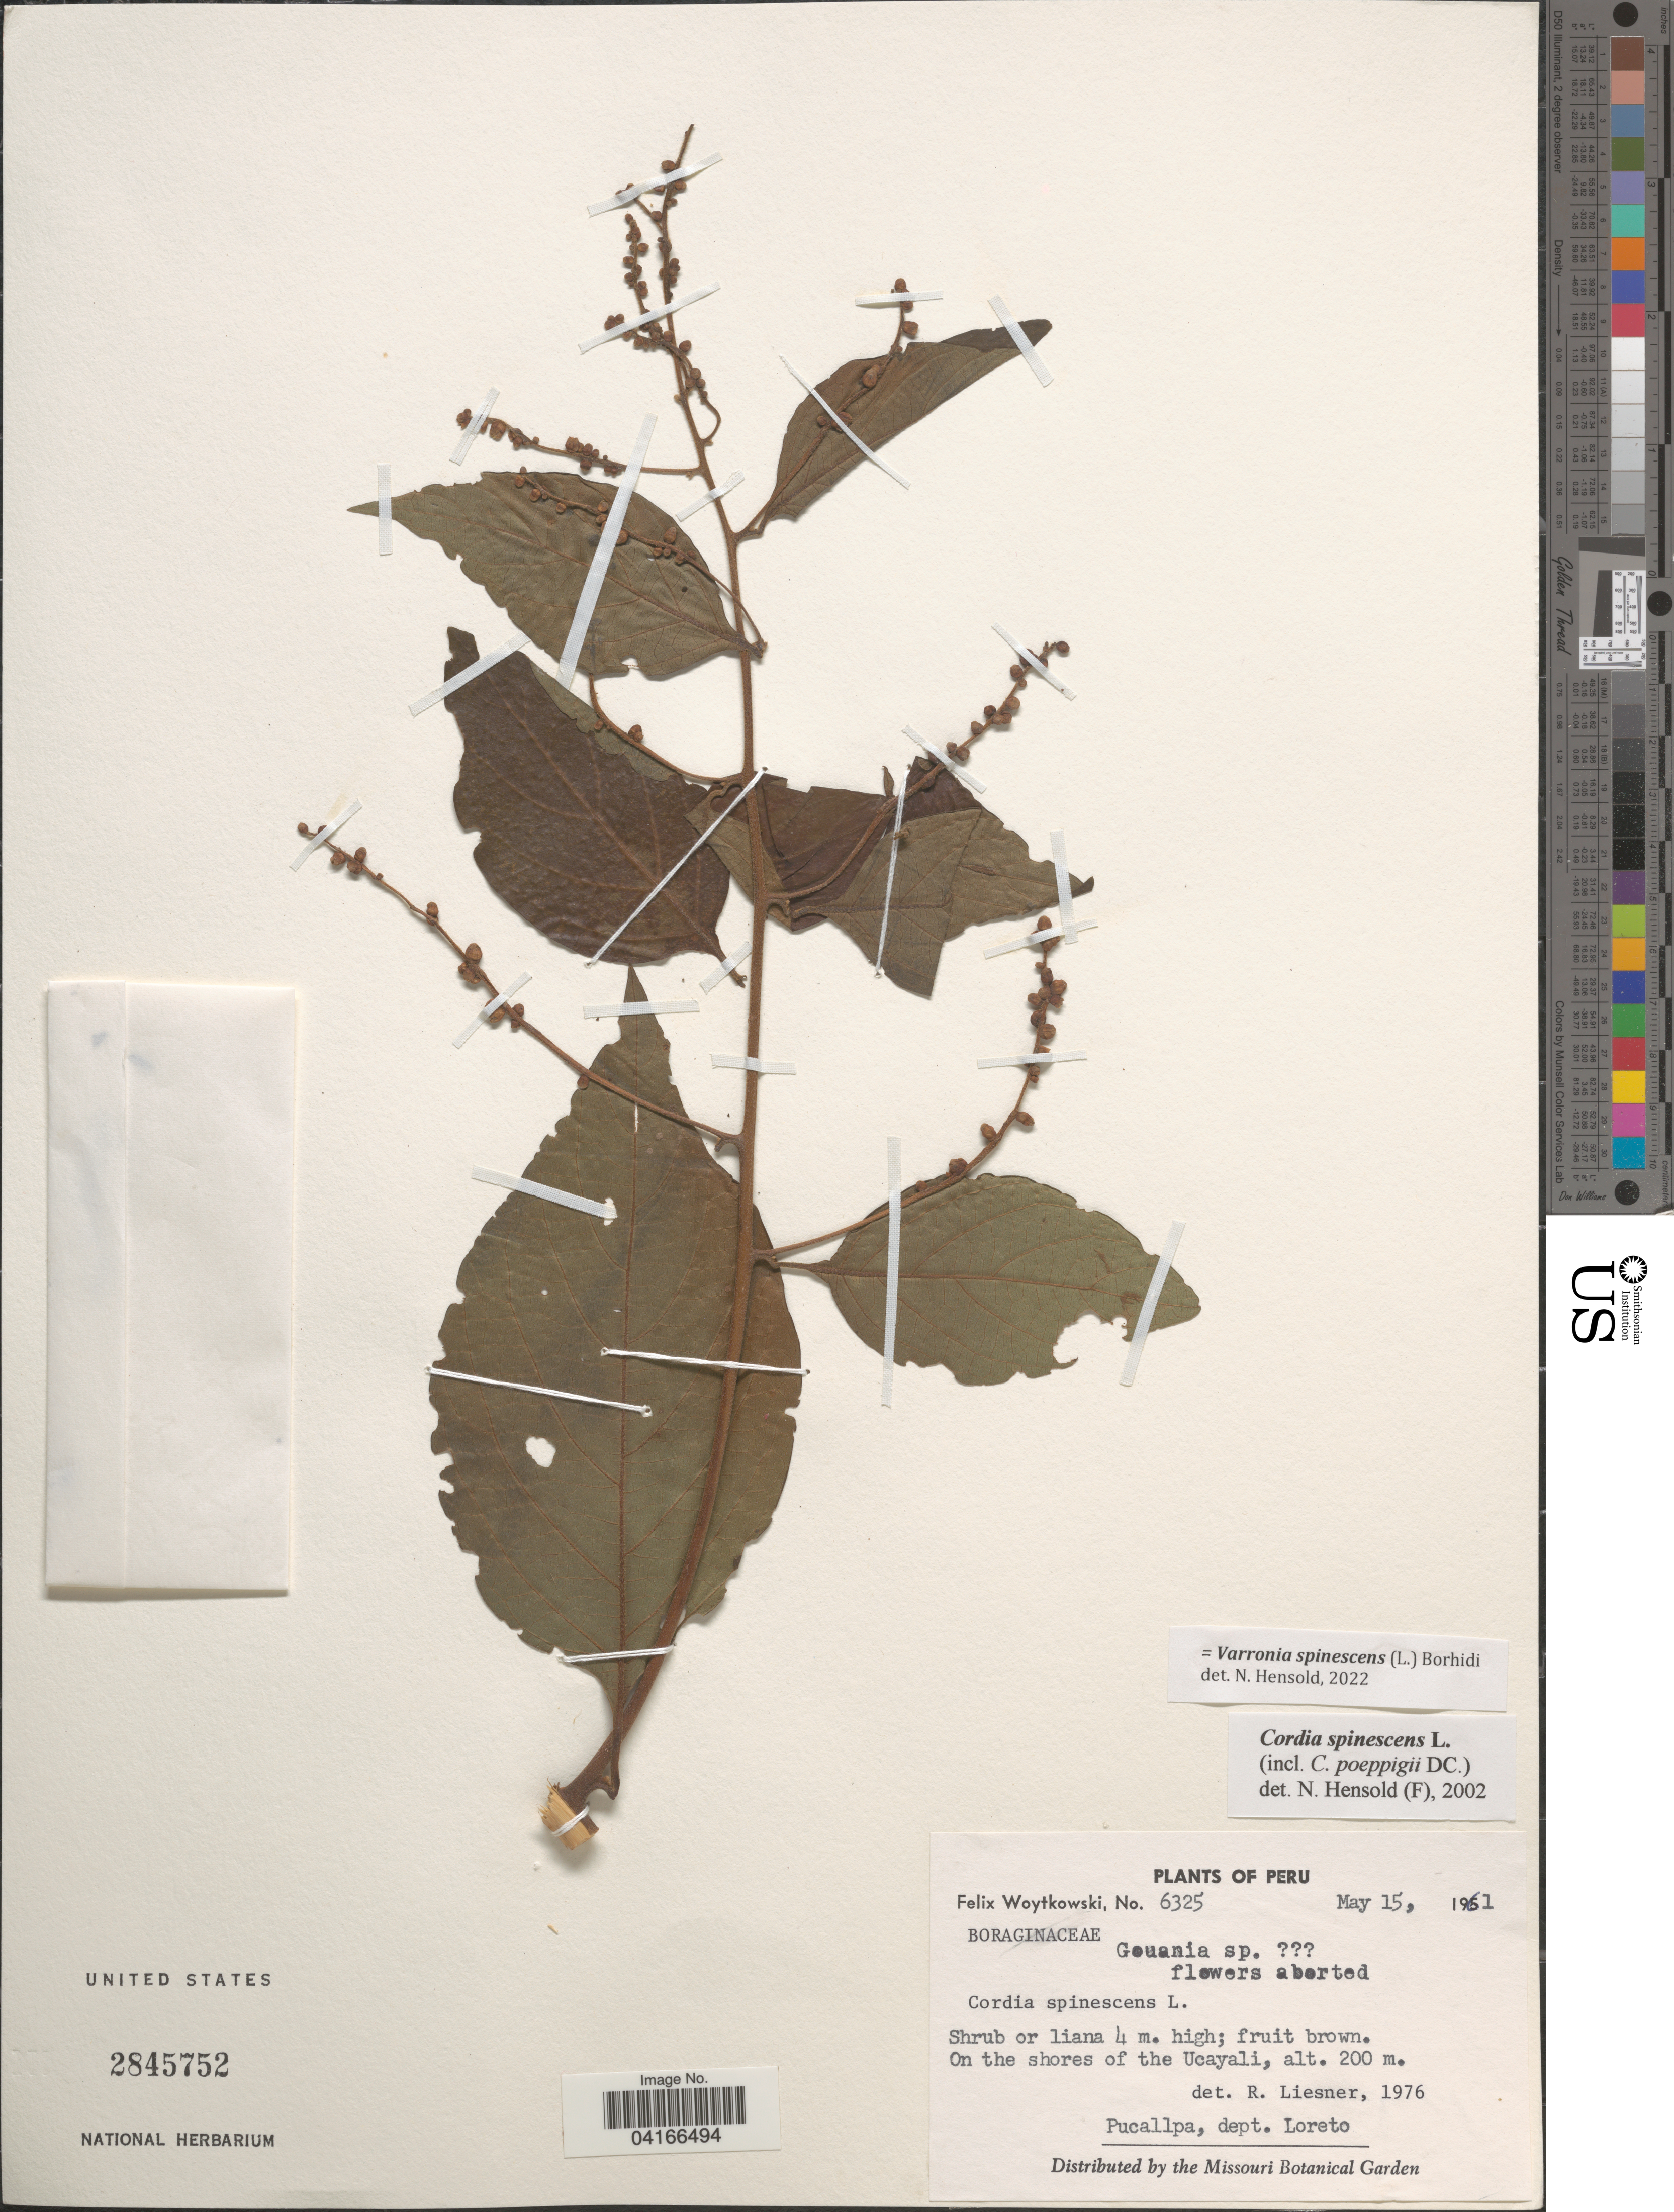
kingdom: Plantae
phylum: Tracheophyta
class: Magnoliopsida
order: Boraginales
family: Cordiaceae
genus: Varronia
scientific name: Varronia spinescens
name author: (L.) Borhidi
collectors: F. Woytkowski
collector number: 6325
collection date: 1961-05-15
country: Peru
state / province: Loreto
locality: On the shores of the Ucayali. Pucallpa, dept. Loreto.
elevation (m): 200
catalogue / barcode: US 2845752